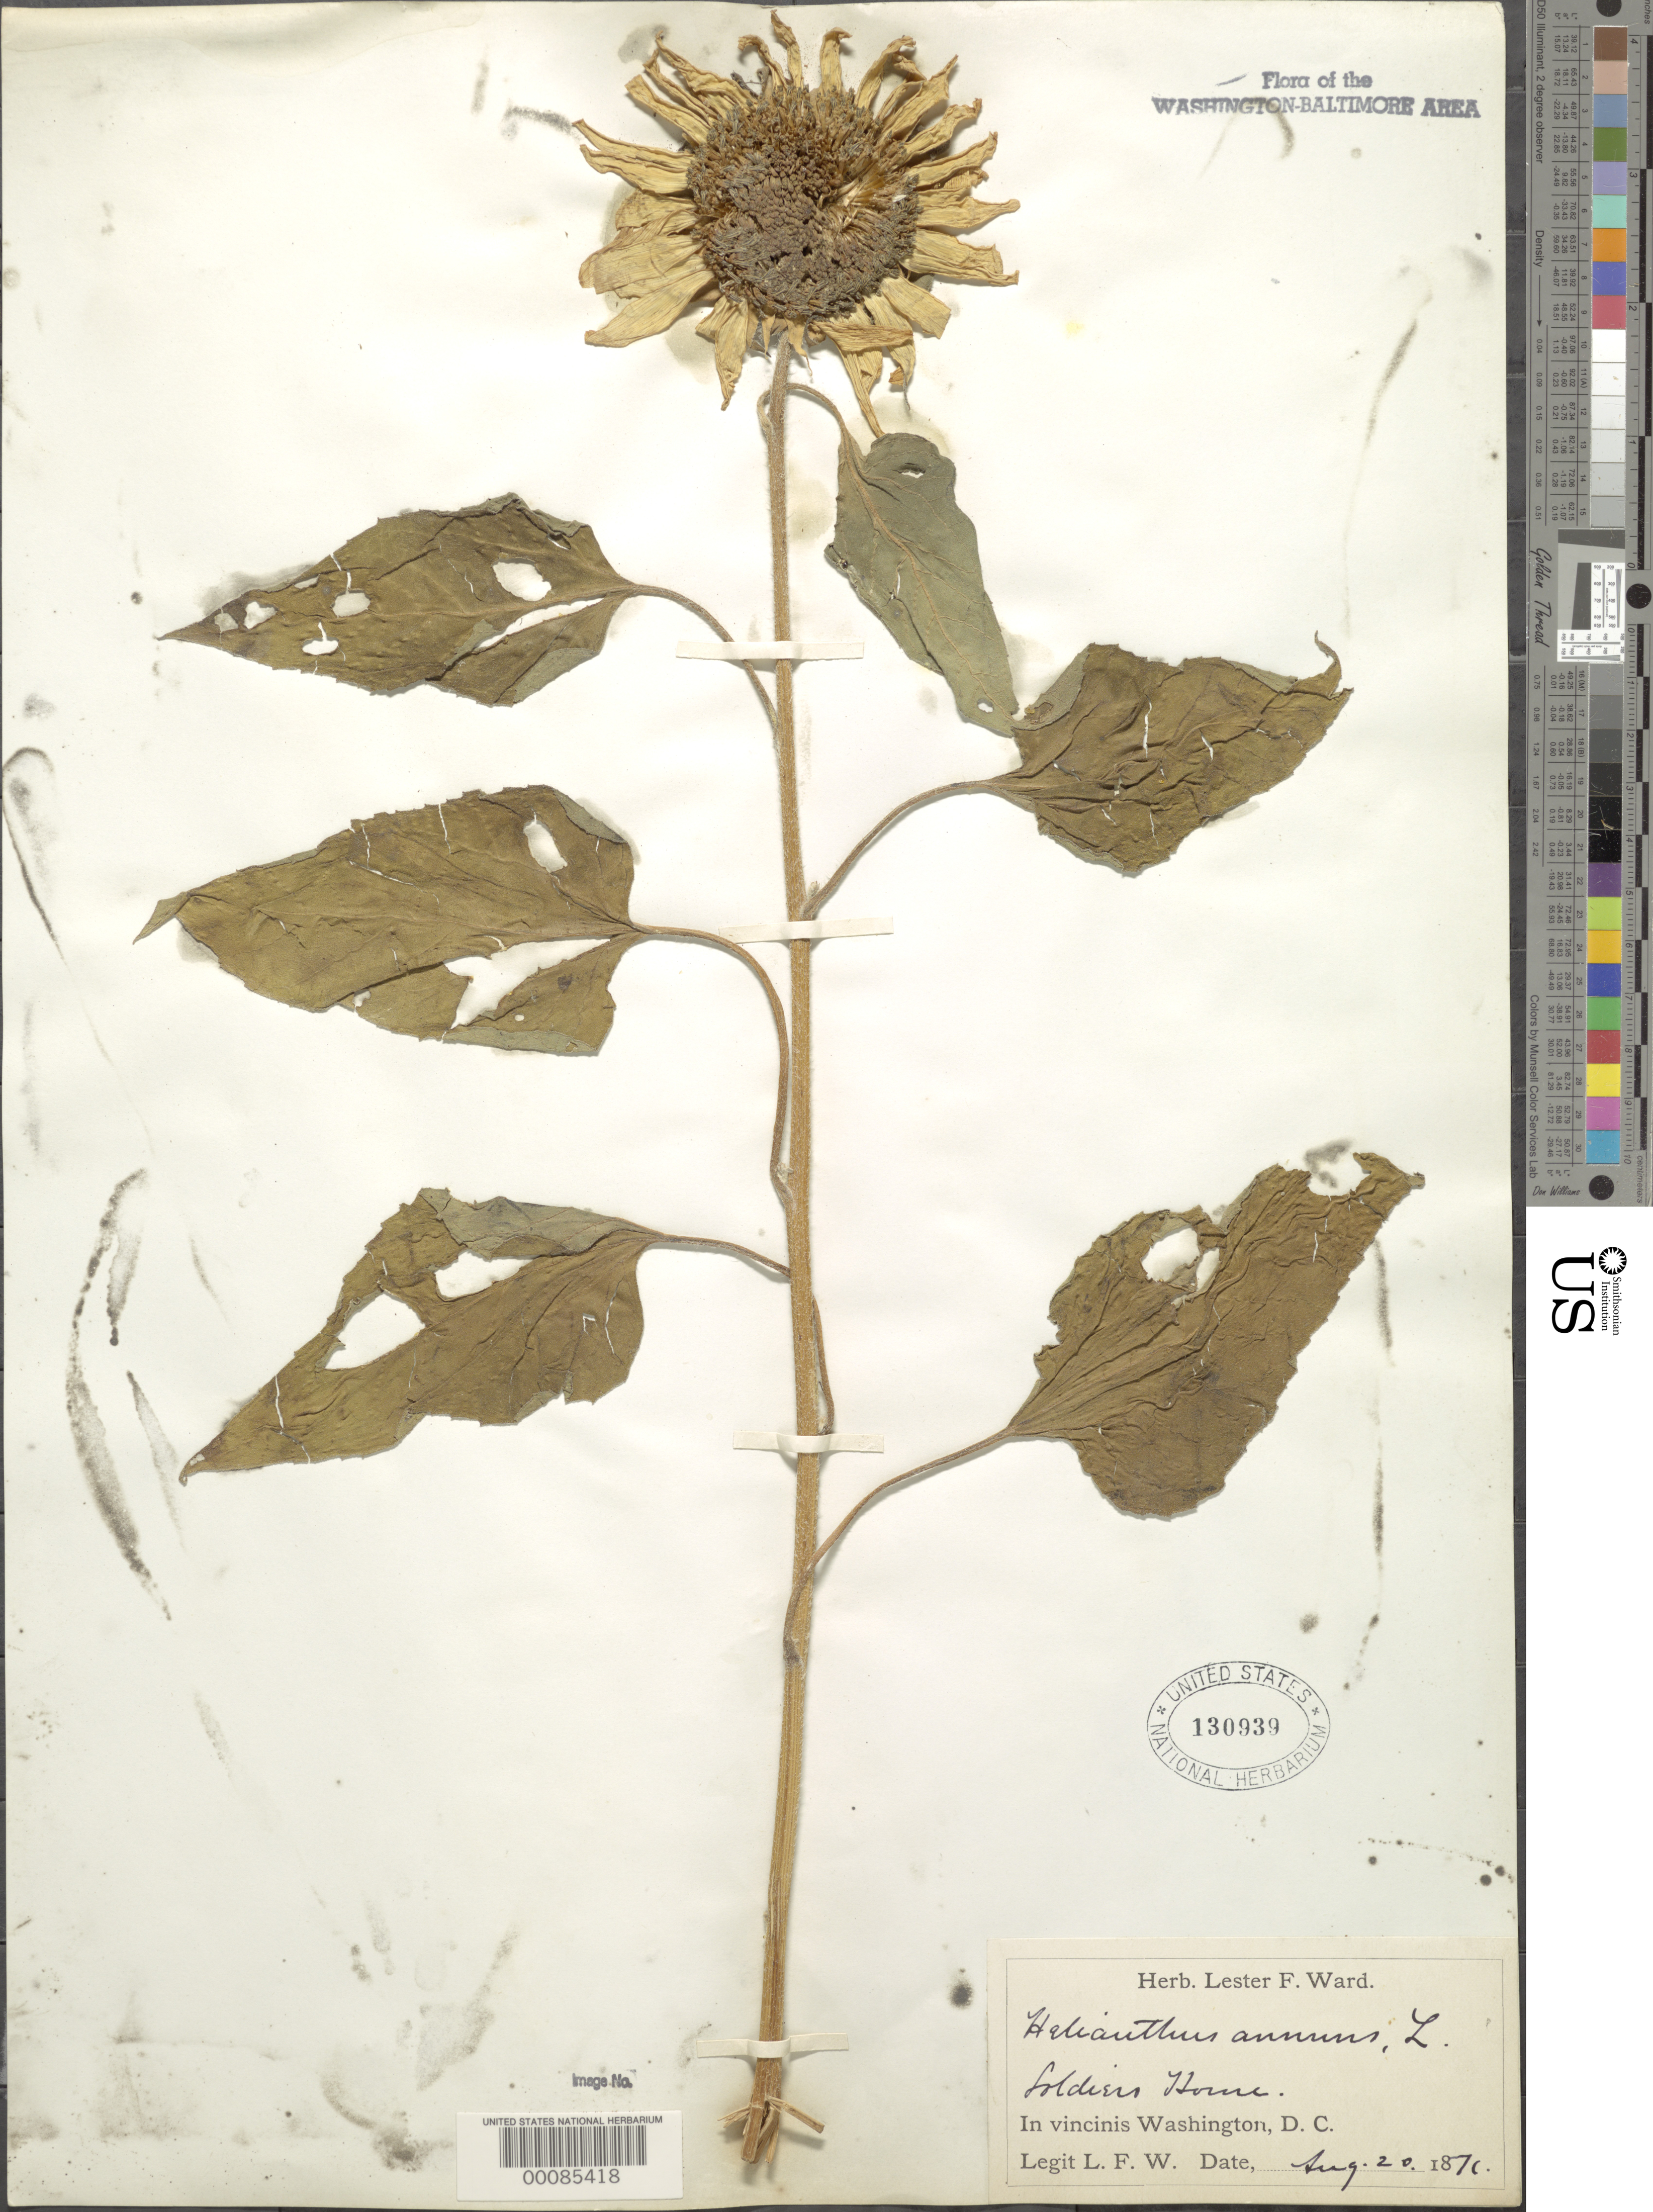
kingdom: Plantae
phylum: Tracheophyta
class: Magnoliopsida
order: Asterales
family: Asteraceae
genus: Helianthus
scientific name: Helianthus annuus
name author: L.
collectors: L. F. Ward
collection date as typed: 20 Aug 1876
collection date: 1876-08-20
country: United States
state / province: District of Columbia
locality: Soldiers Home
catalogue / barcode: US 130939